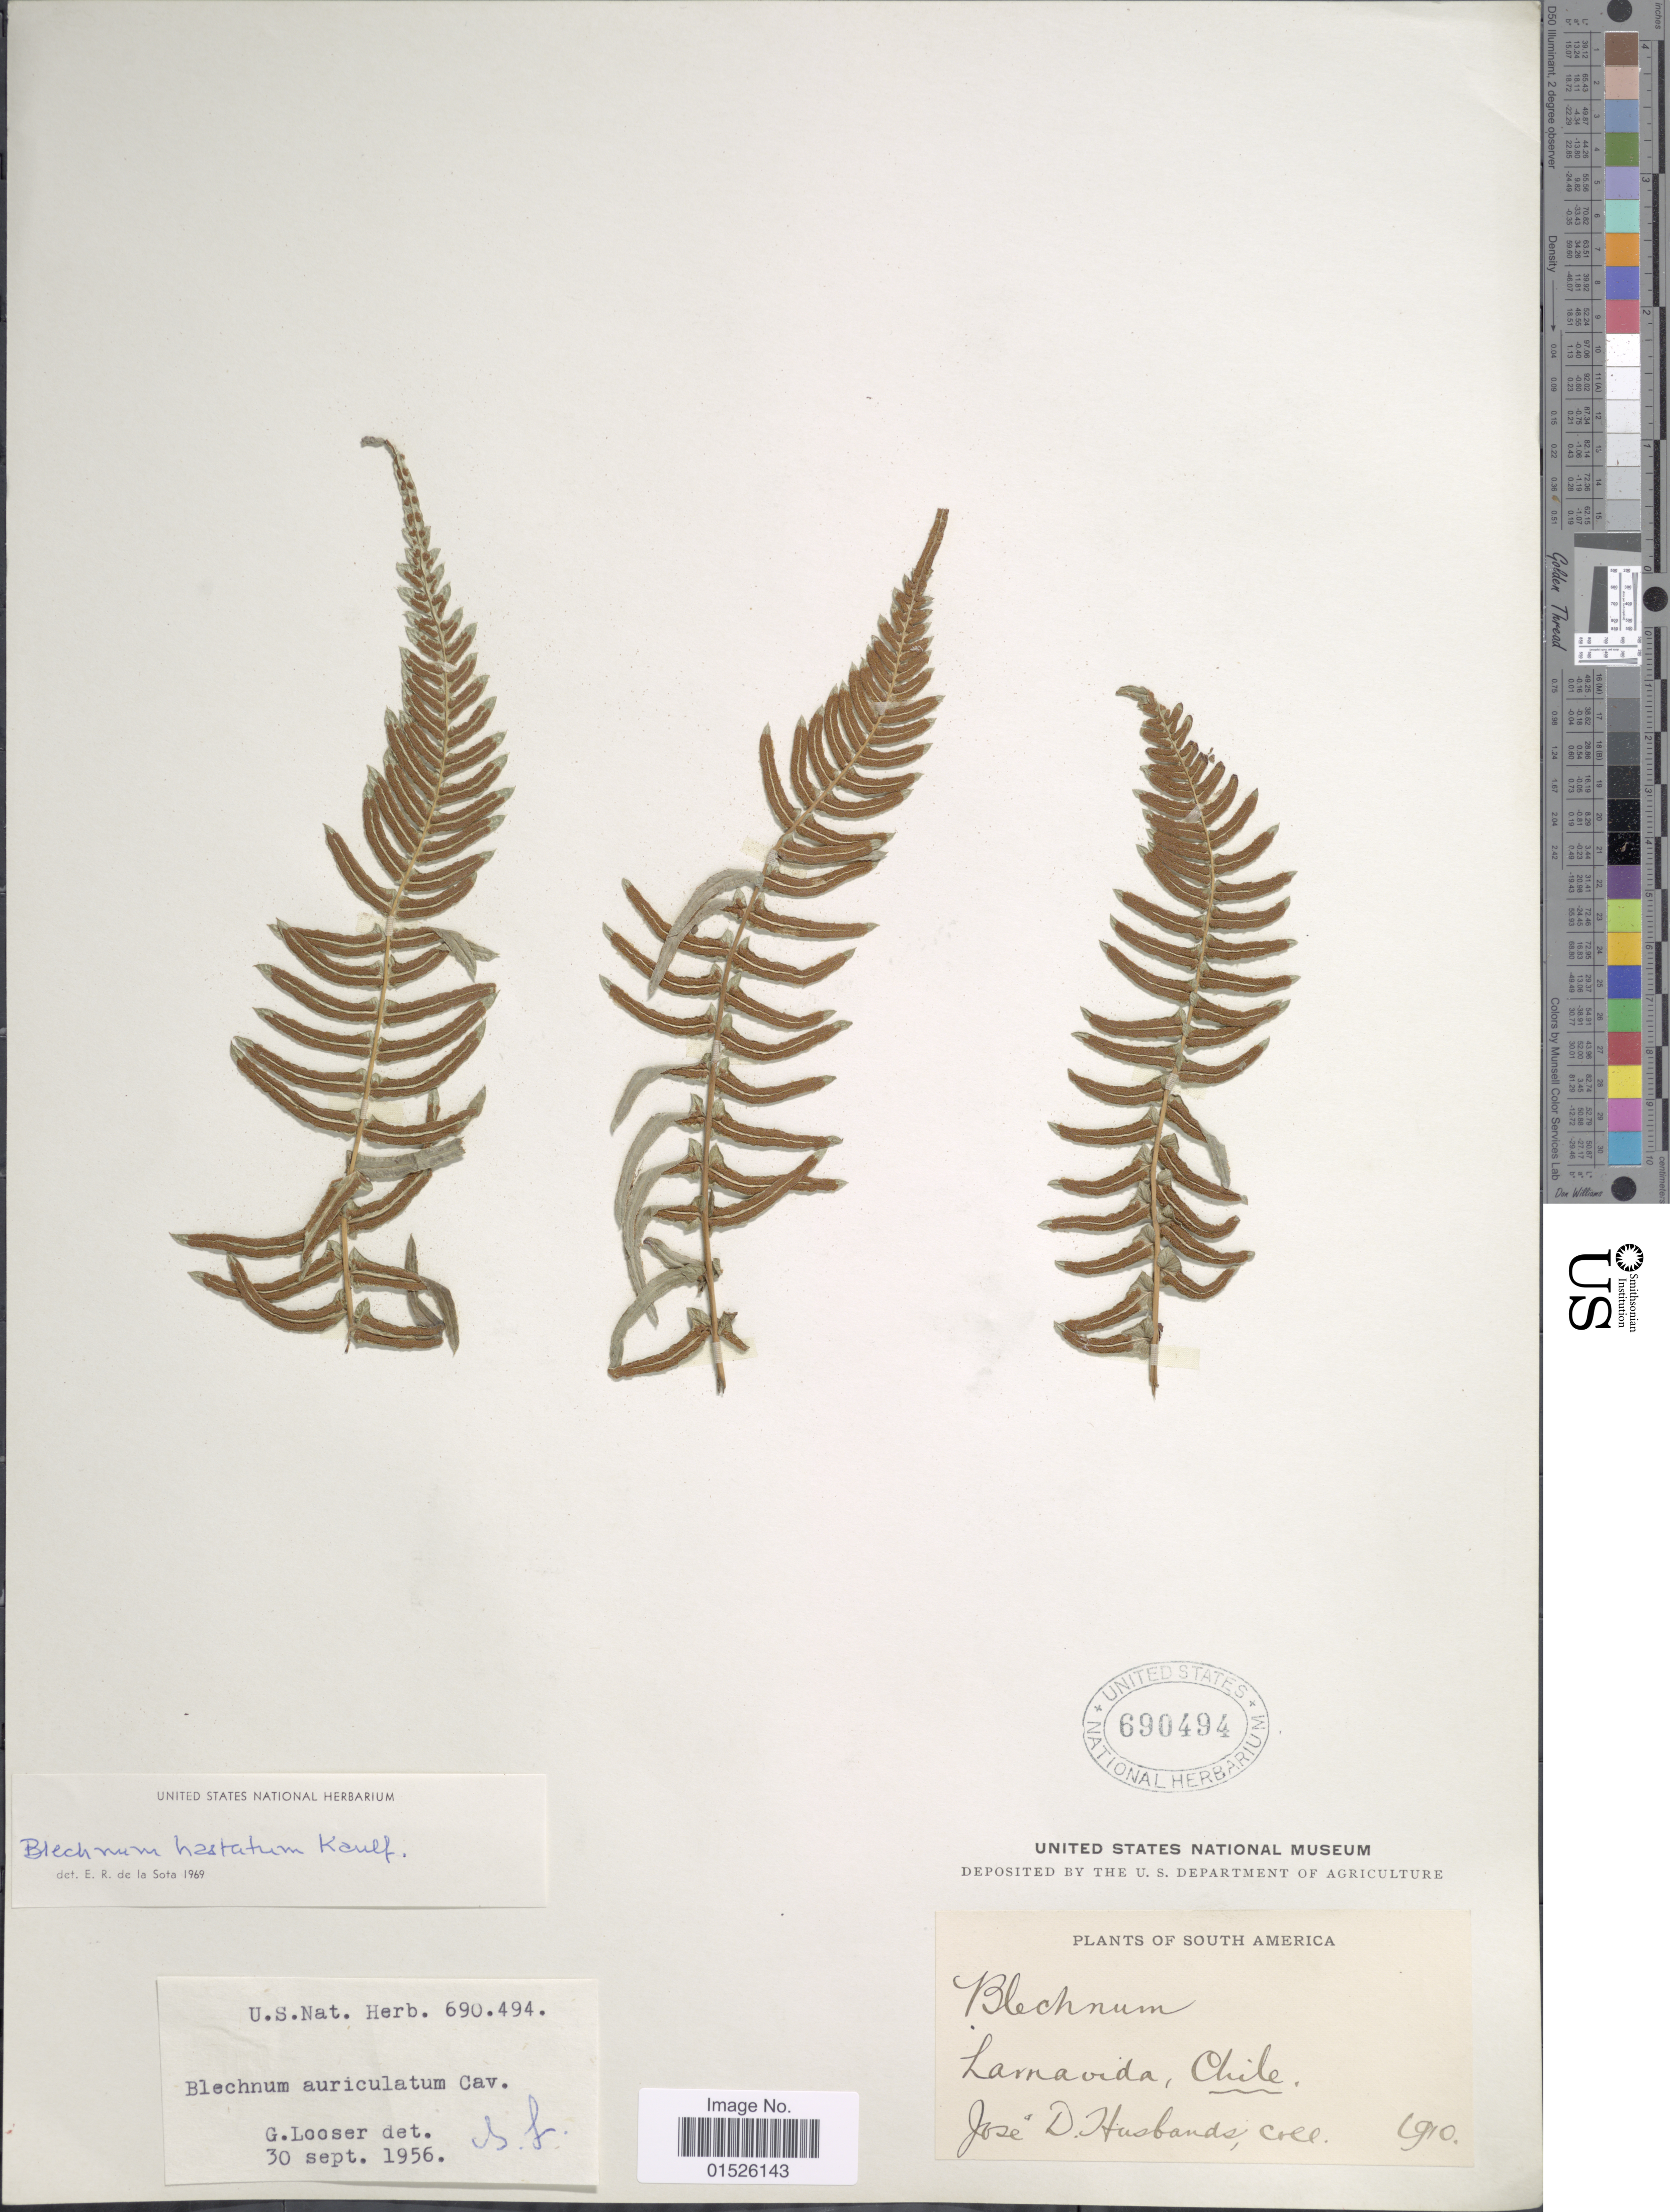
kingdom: Plantae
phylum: Tracheophyta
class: Polypodiopsida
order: Polypodiales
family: Blechnaceae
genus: Blechnum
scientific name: Blechnum hastatum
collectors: J. Husbands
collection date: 1910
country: Chile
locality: South America. Larnavida, Chile.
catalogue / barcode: US 690494